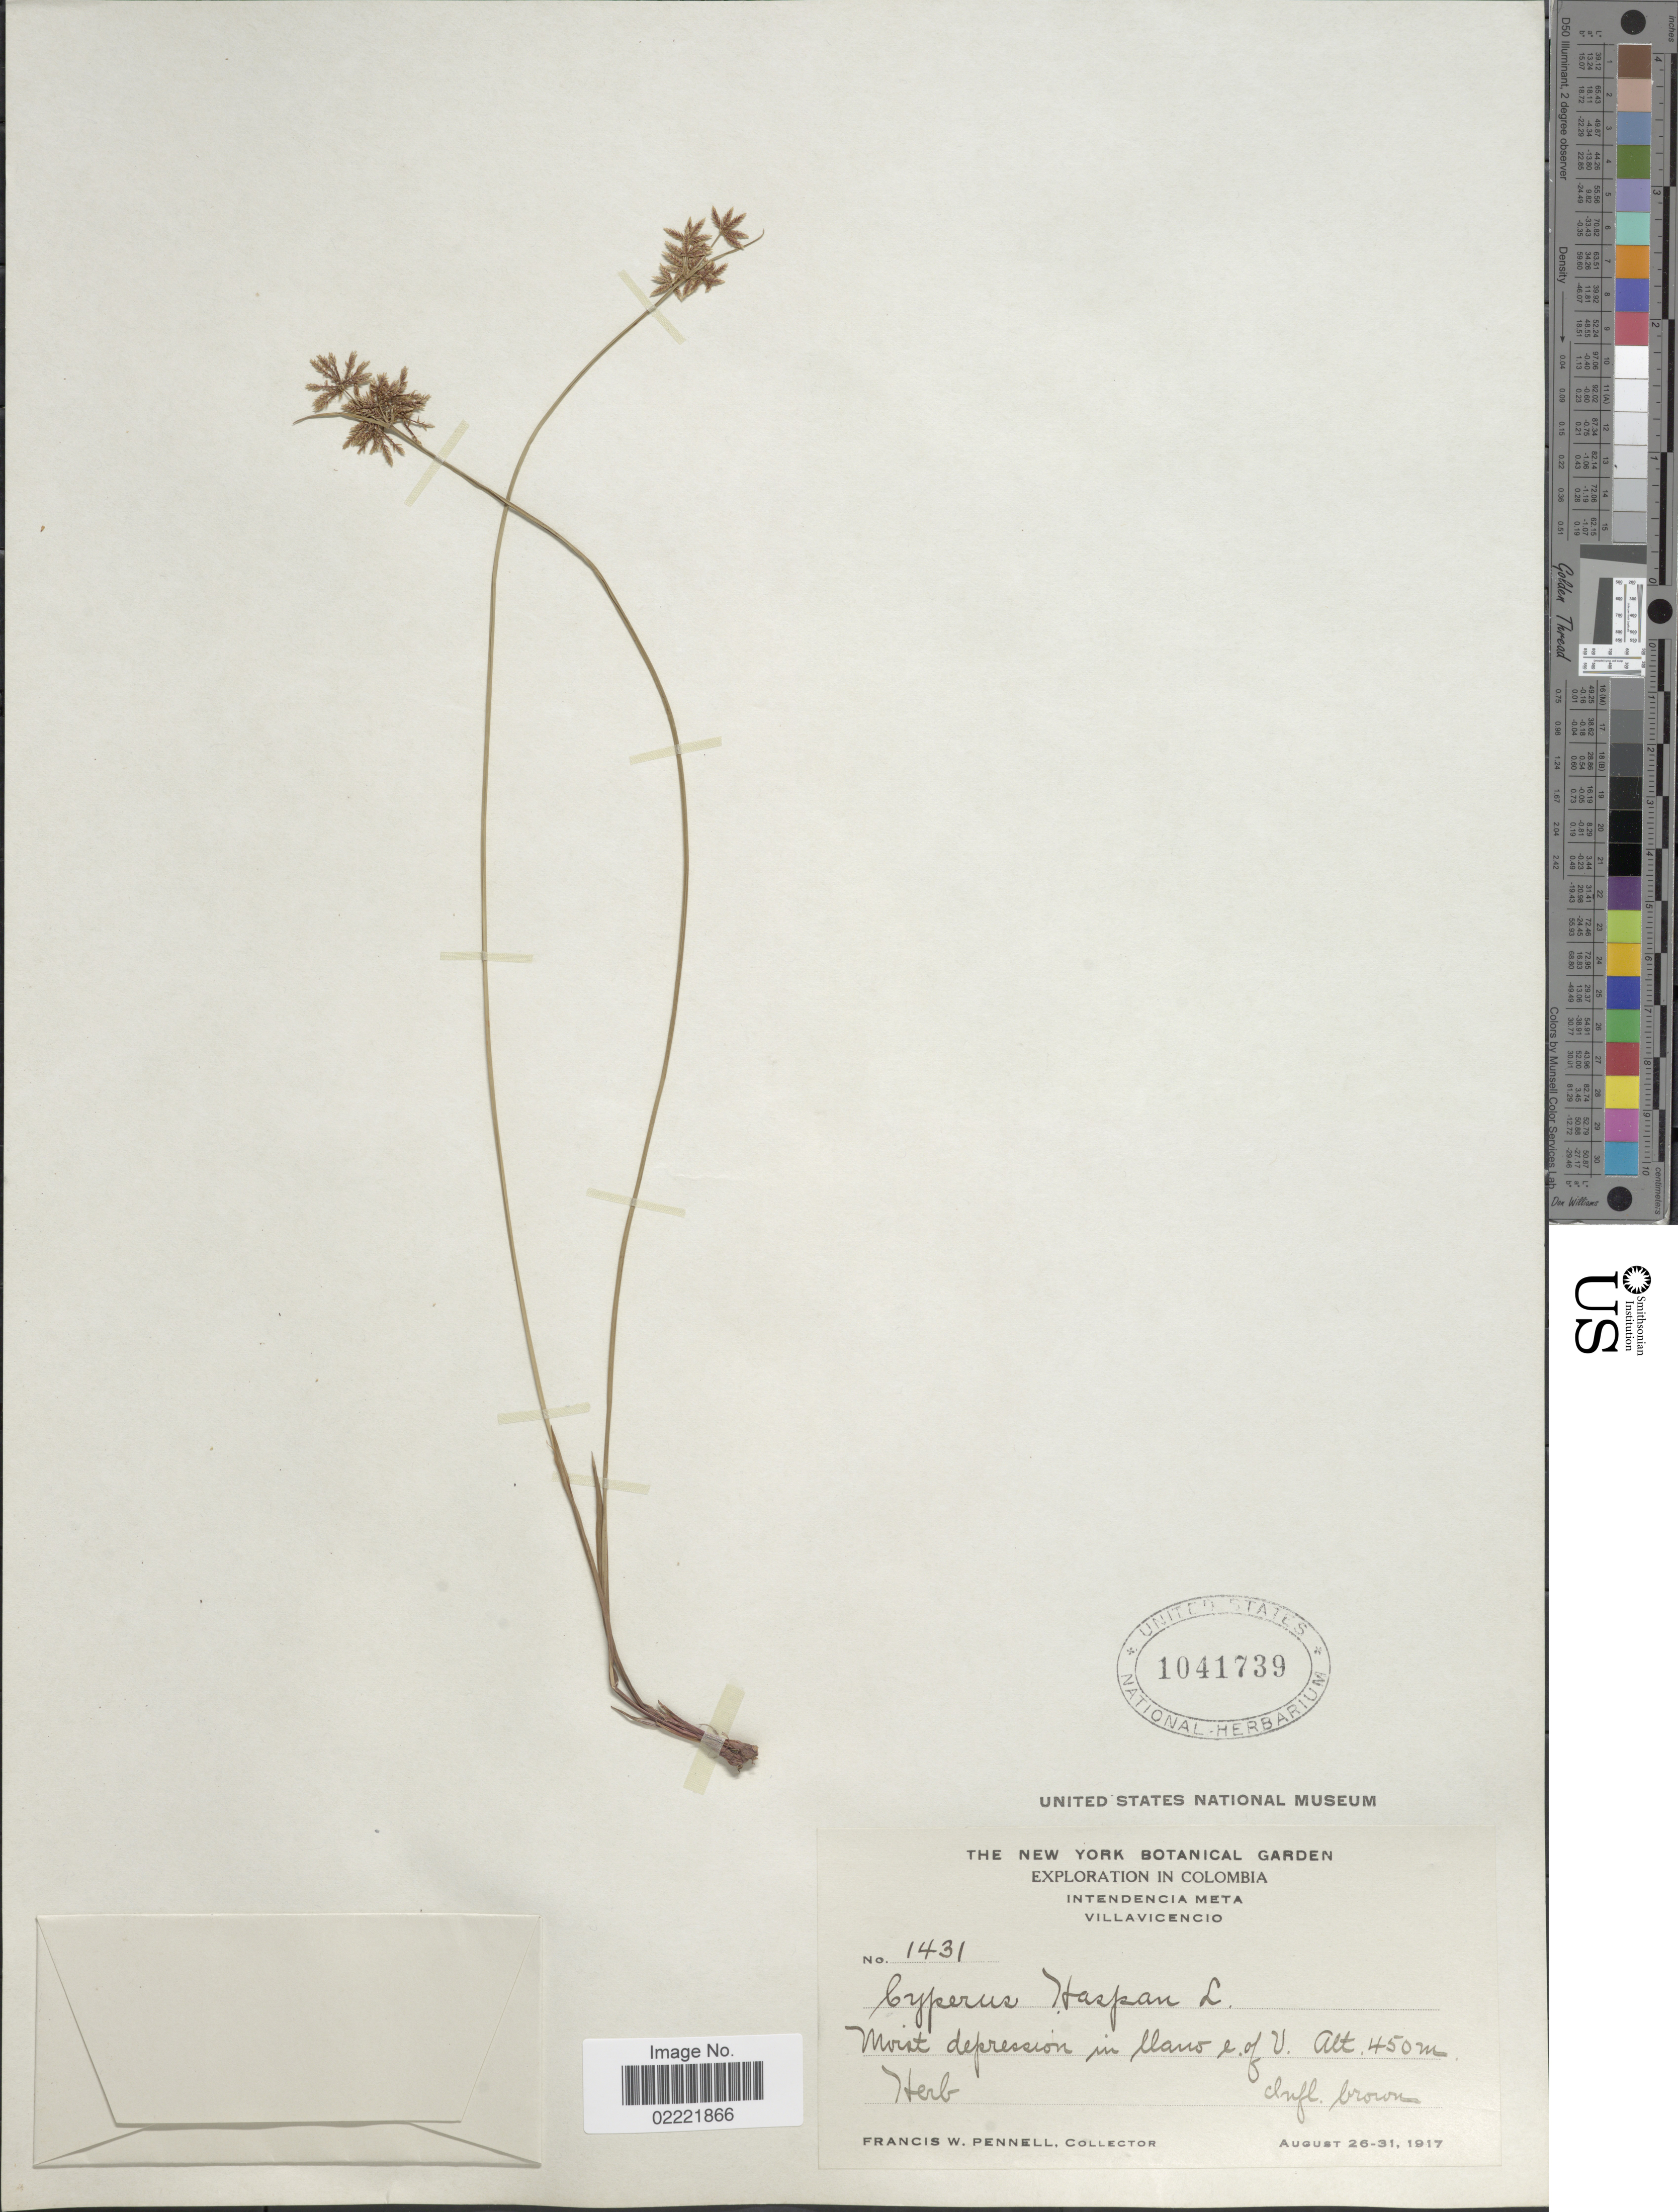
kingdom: Plantae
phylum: Tracheophyta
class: Liliopsida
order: Poales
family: Cyperaceae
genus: Cyperus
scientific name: Cyperus haspan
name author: L.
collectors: F. W. Pennell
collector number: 1431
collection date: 1917-08-26/1917-08-31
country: Colombia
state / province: Meta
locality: Intendencia Meta, Villavicencio, moist depression in llano, e. of V.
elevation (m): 450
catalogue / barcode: US 1041739